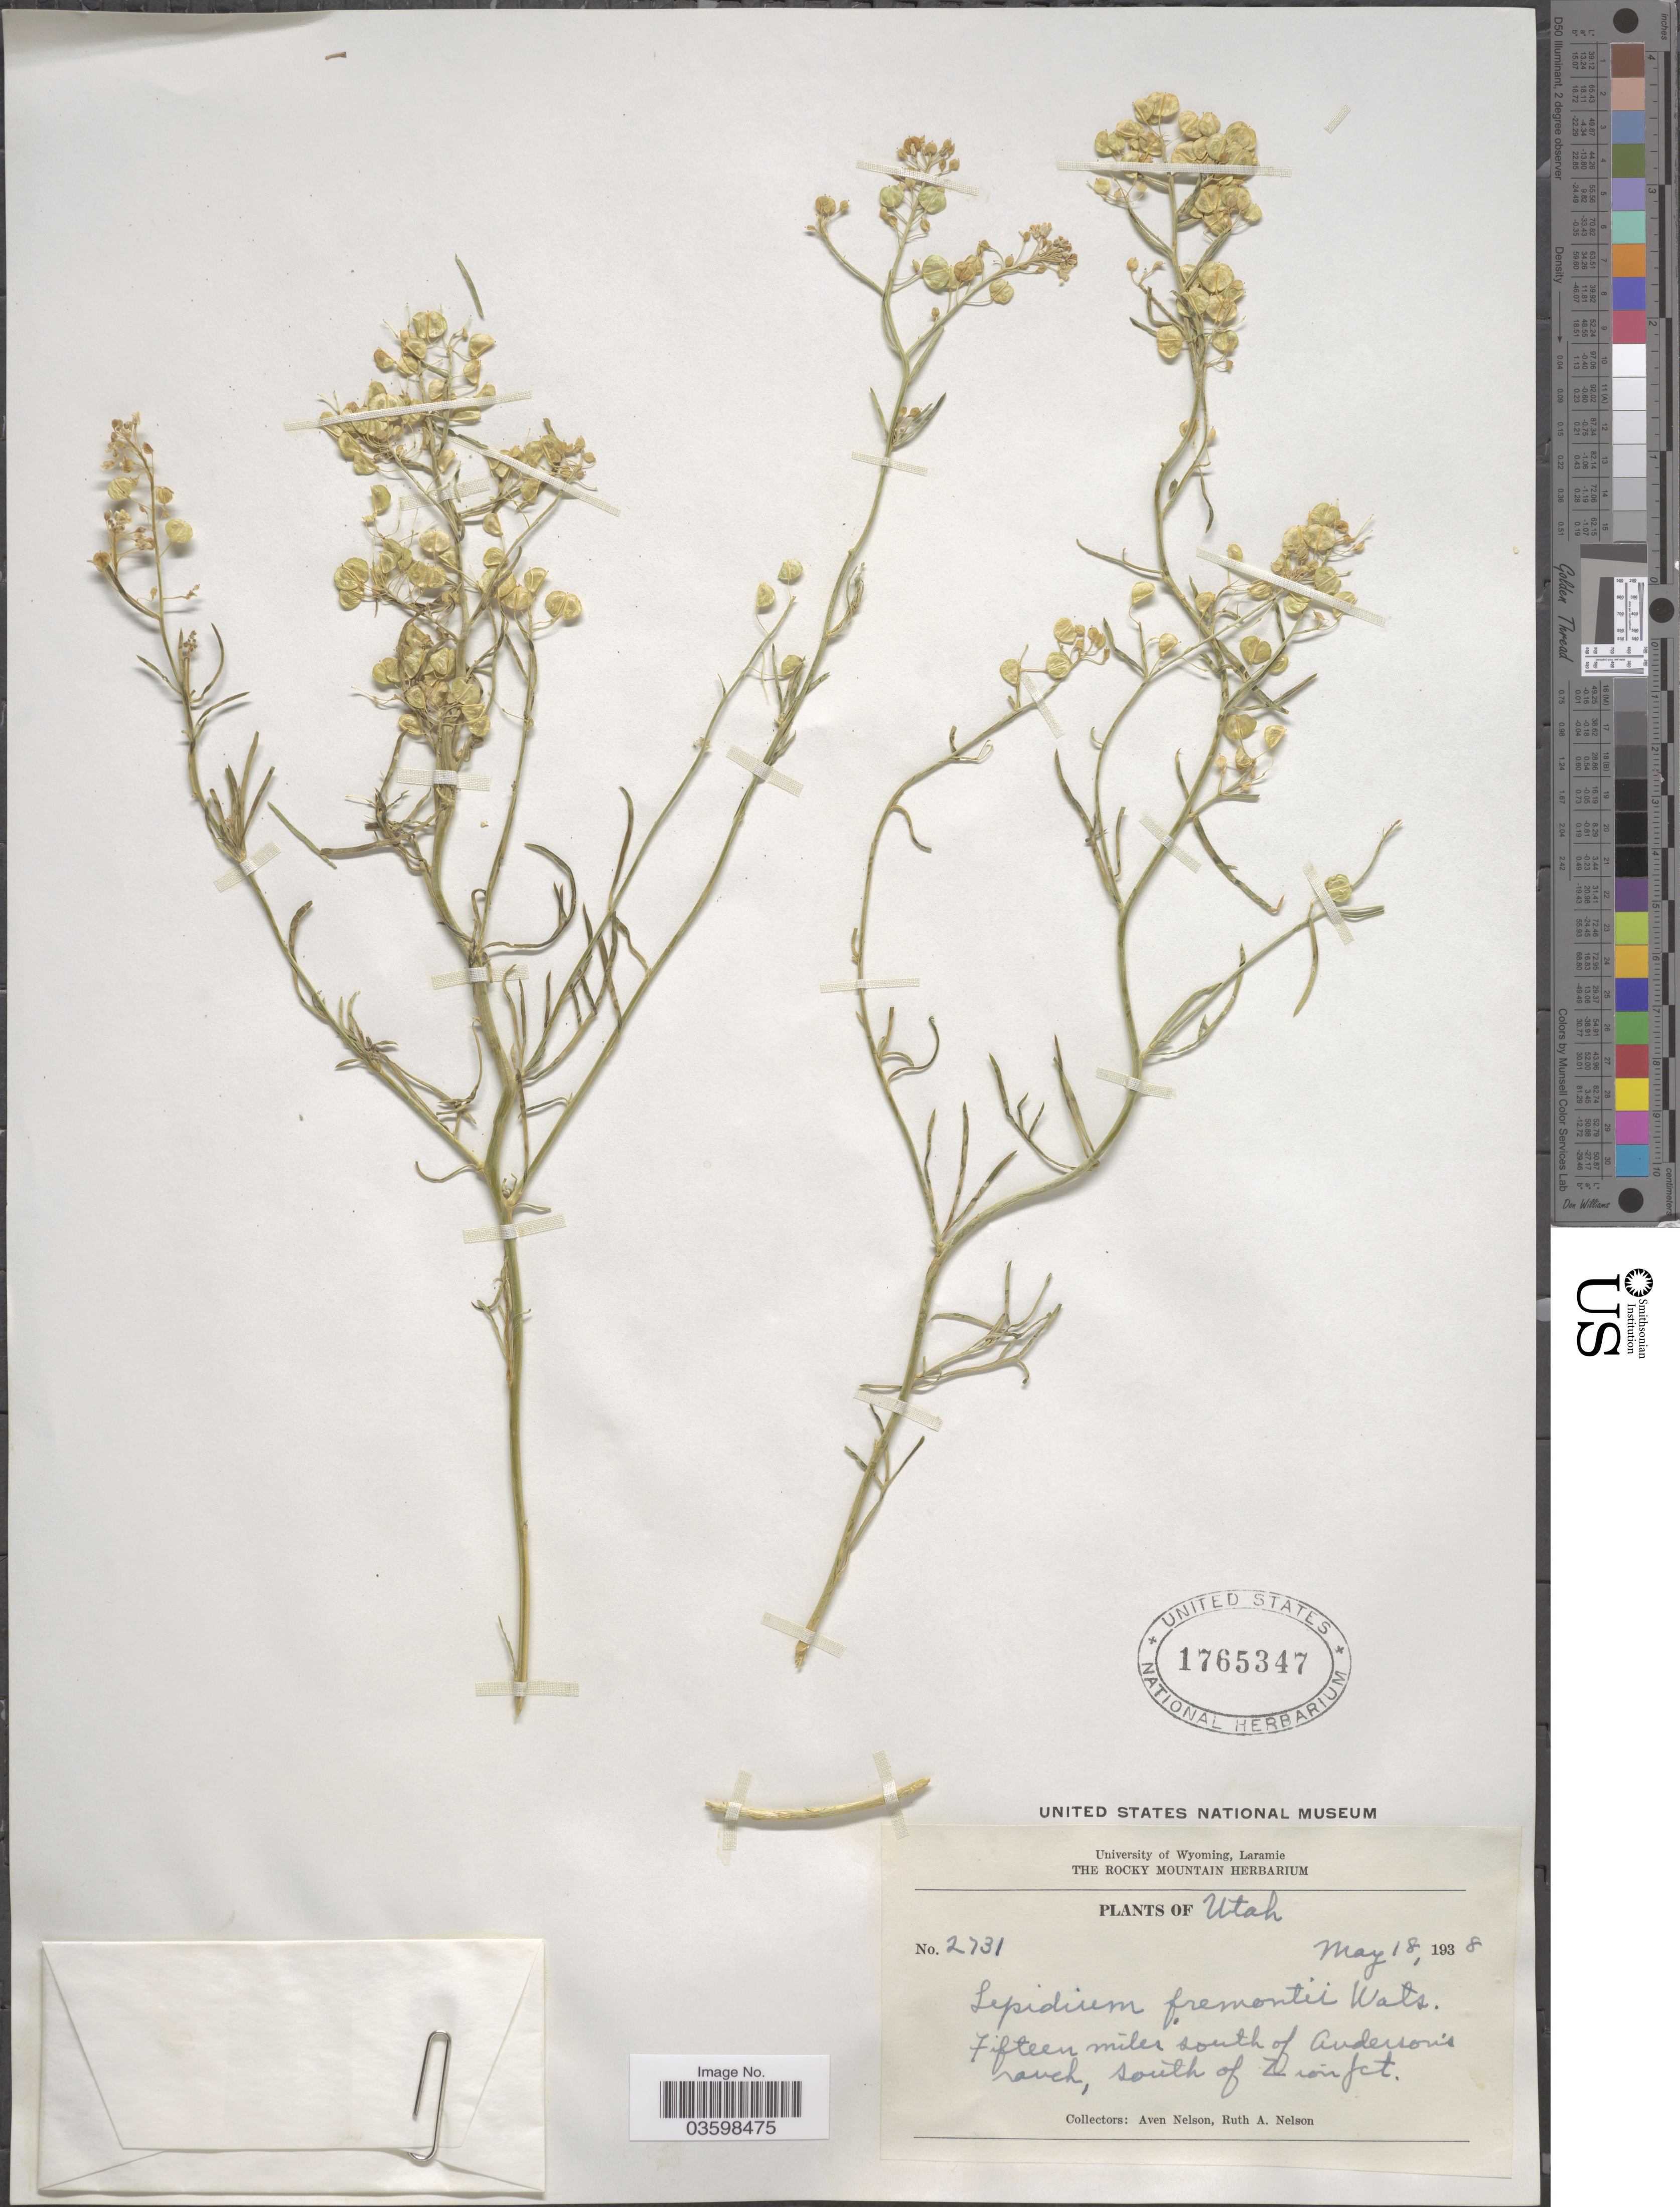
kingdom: Plantae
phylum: Tracheophyta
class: Magnoliopsida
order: Brassicales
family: Brassicaceae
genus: Lepidium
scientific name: Lepidium fremontii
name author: S. Watson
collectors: A. Nelson & R. A. Nelson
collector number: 2731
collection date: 1938-05-18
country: United States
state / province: Utah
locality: Fifteen miles south of Anderson's ranch, south of Zion jct.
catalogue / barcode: US 1765347